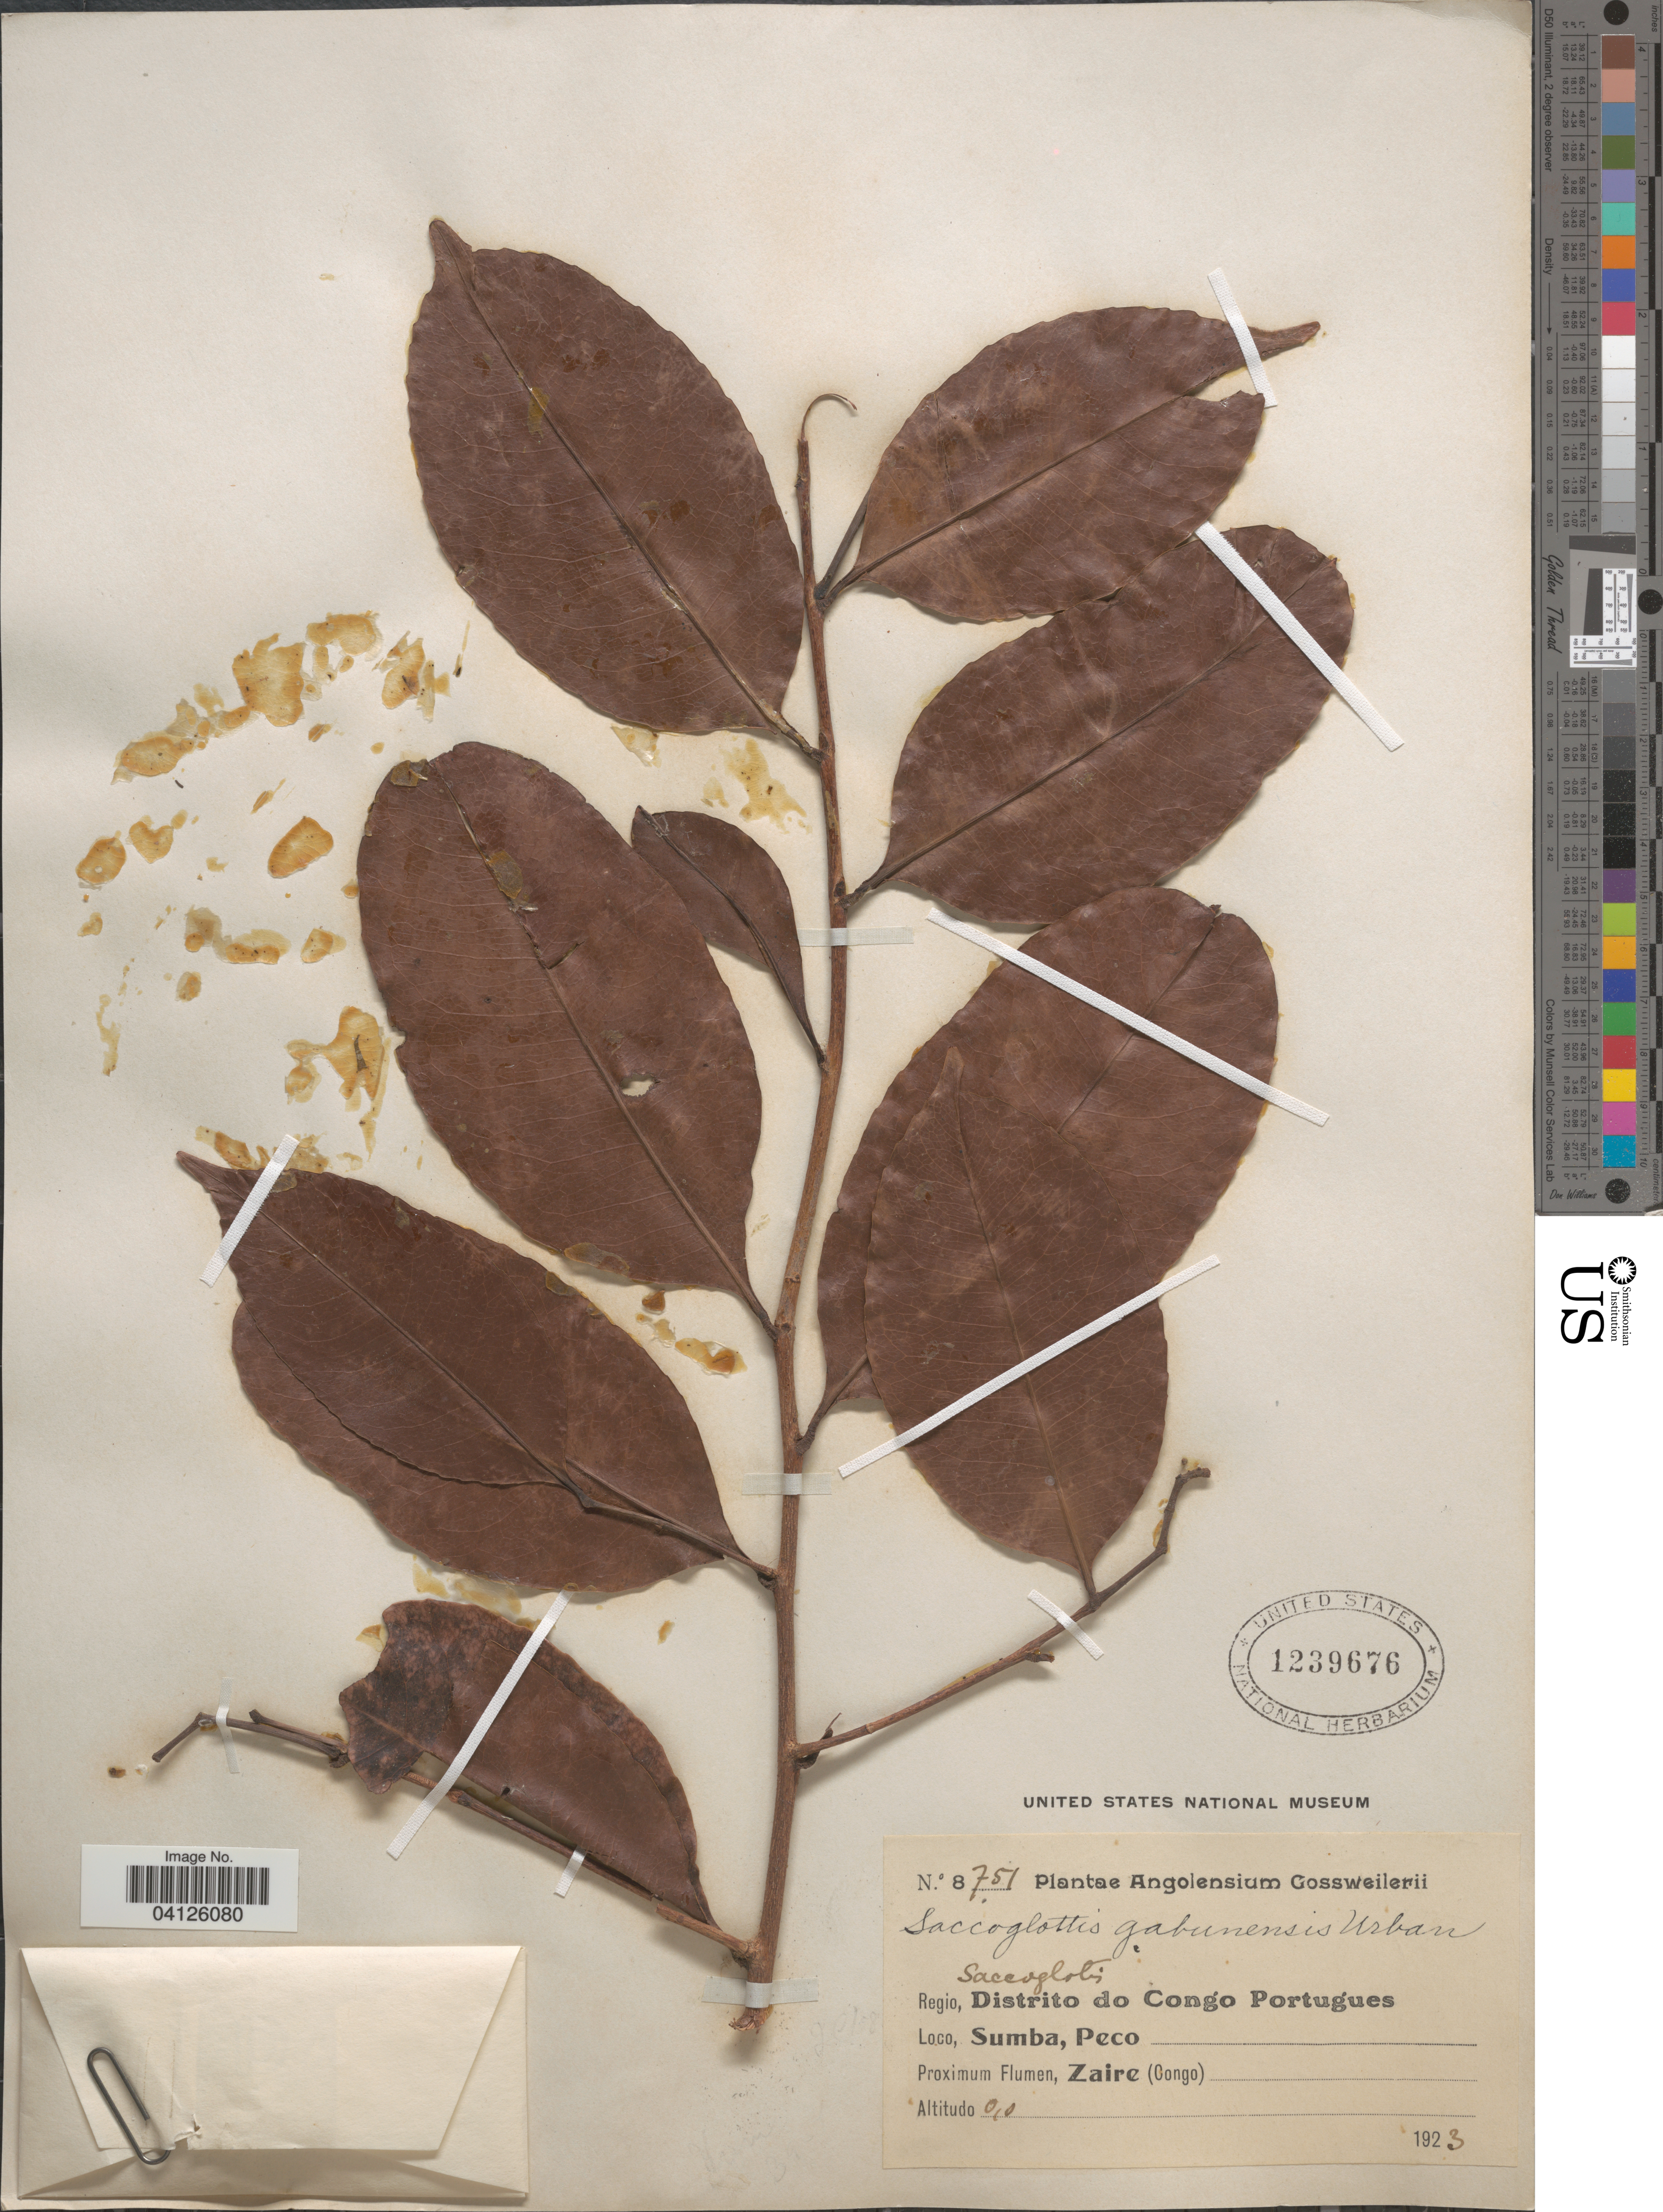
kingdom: Plantae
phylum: Tracheophyta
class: Magnoliopsida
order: Malpighiales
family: Humiriaceae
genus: Sacoglottis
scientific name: Sacoglottis gabonensis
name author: (Baill.) Urb.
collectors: -. Gossweiler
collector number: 8751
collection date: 1923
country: Angola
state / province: Zaire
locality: Angolensium. Regio, Distrito do Congo Portugues. Sumba, Peco. Proximum Flumen, Zaire (Congo).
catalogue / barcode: US 1239676